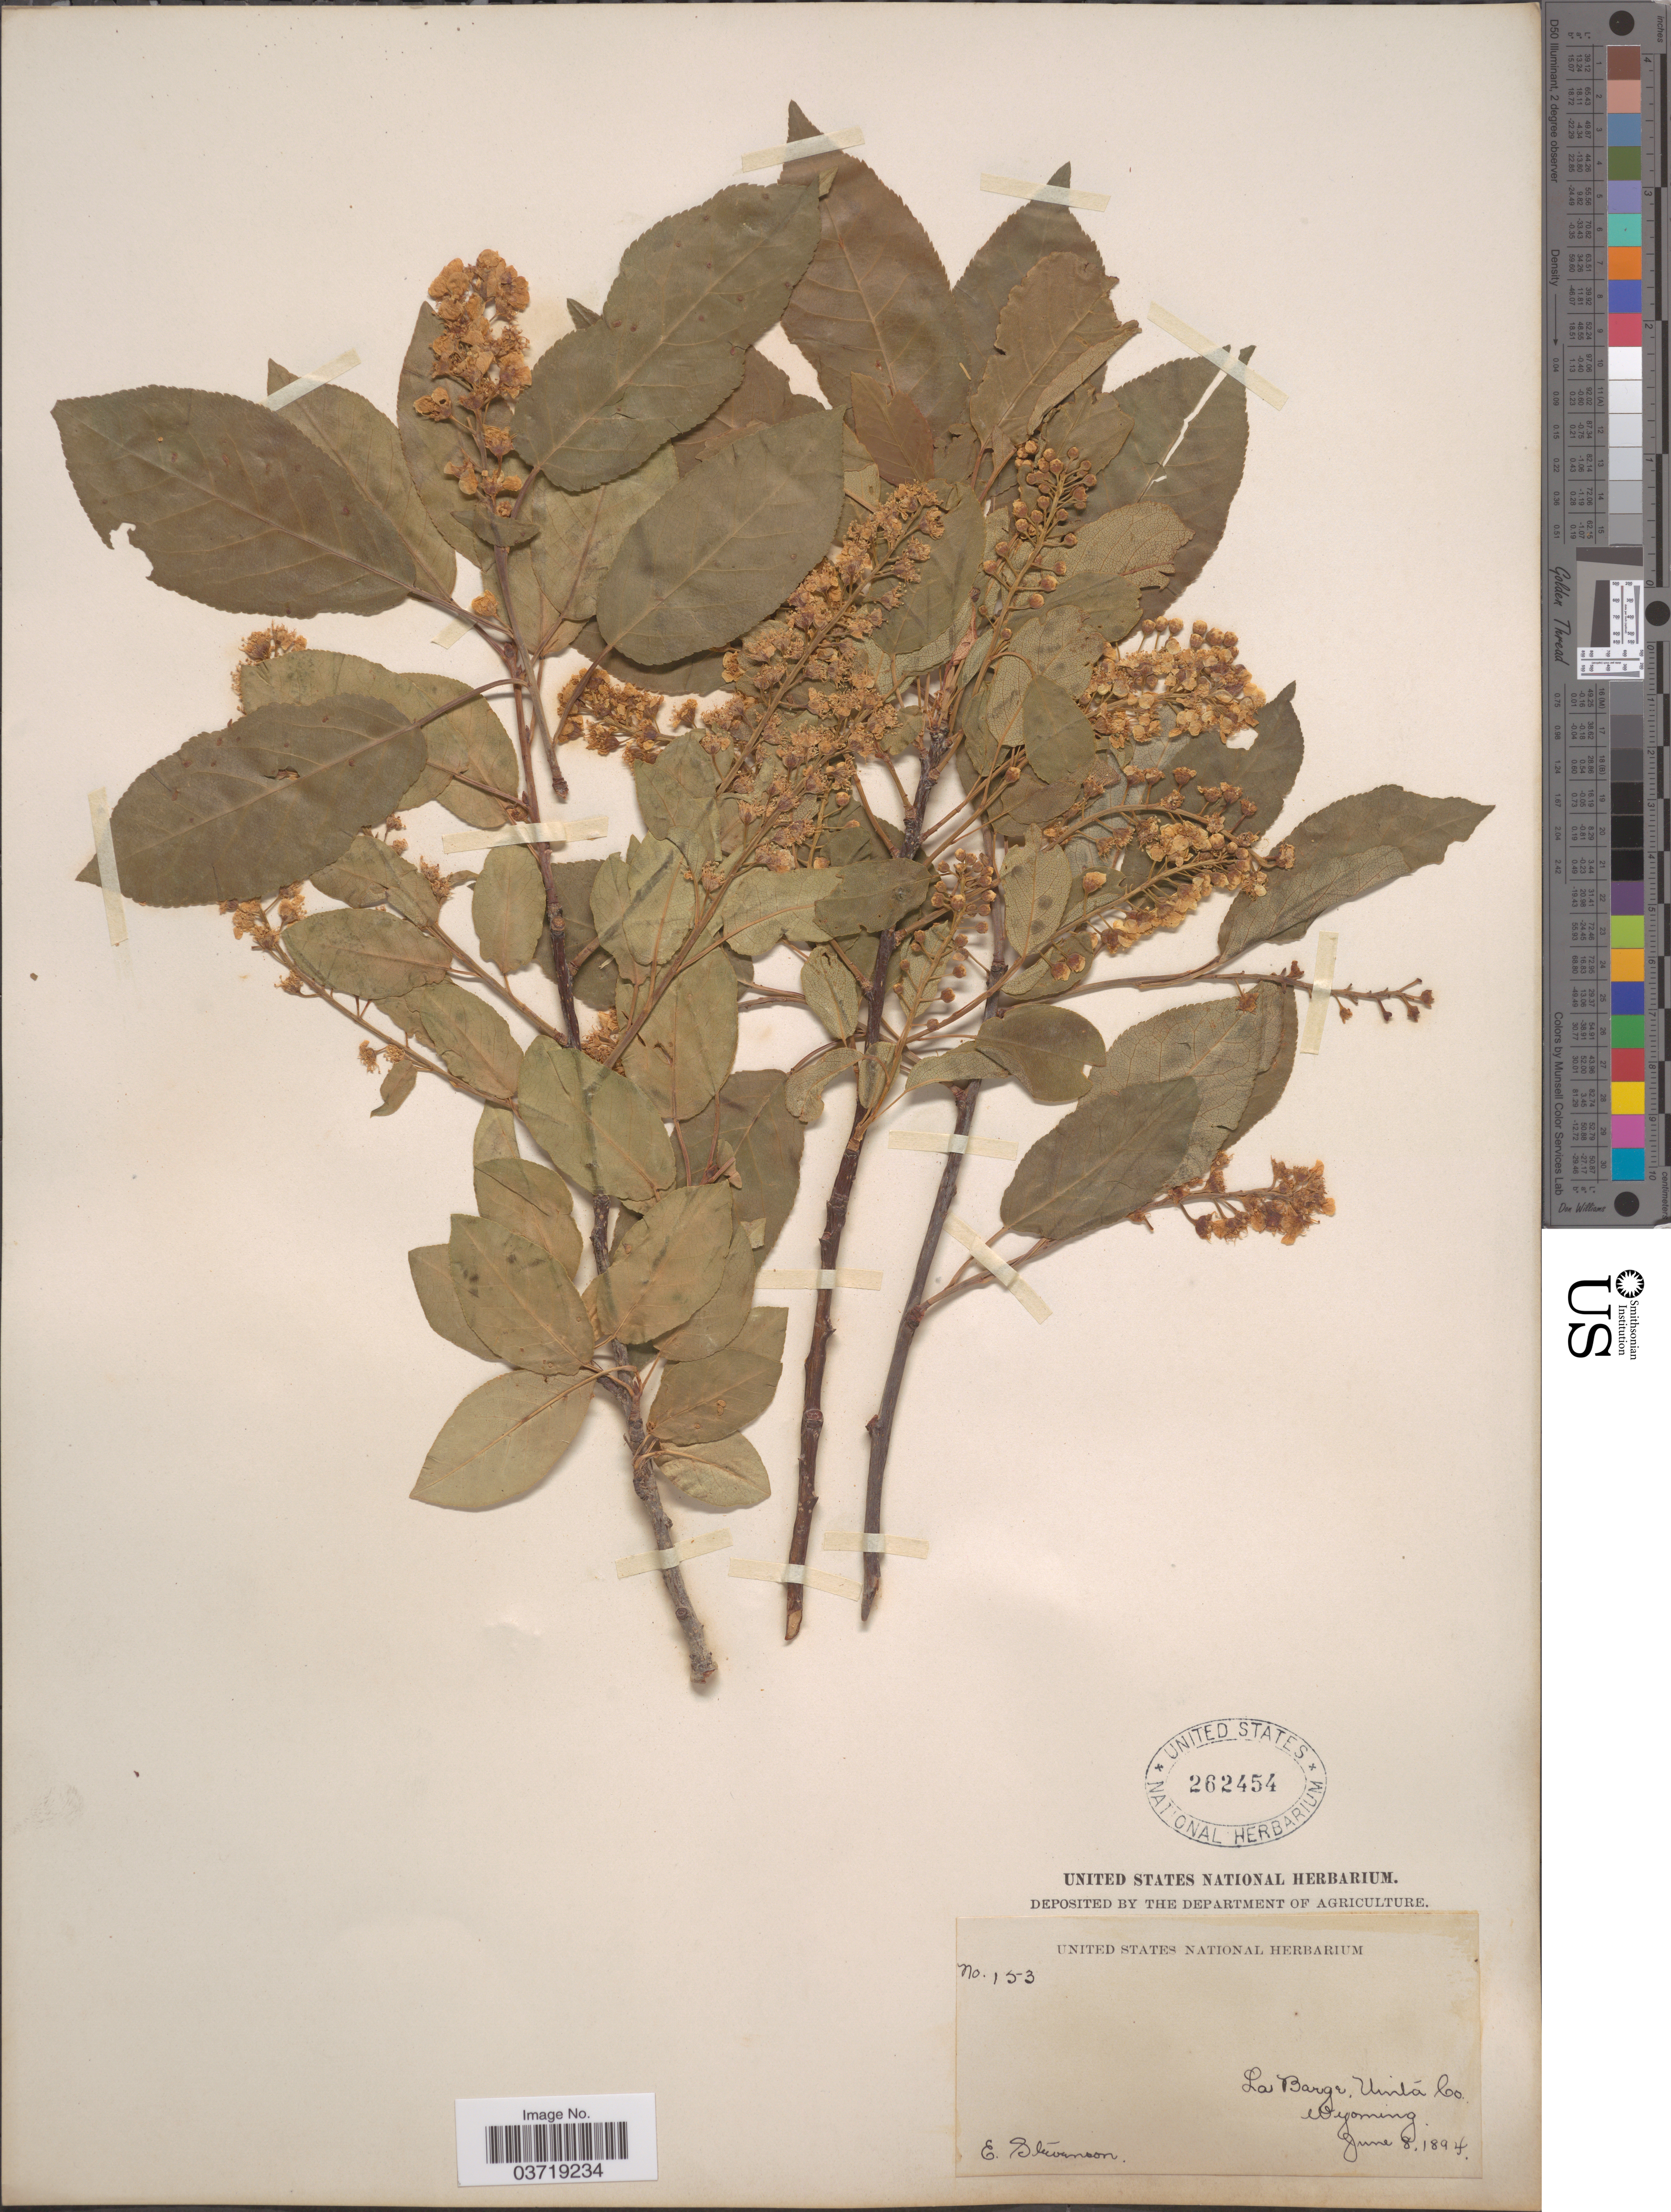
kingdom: Plantae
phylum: Tracheophyta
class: Magnoliopsida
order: Rosales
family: Rosaceae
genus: Prunus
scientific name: Prunus virginiana var. demissa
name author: (Nutt.) Torr.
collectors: E. Stevenson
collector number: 153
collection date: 1894-06-08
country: United States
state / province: Wyoming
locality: La Barge, Uinta Co.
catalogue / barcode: US 262454